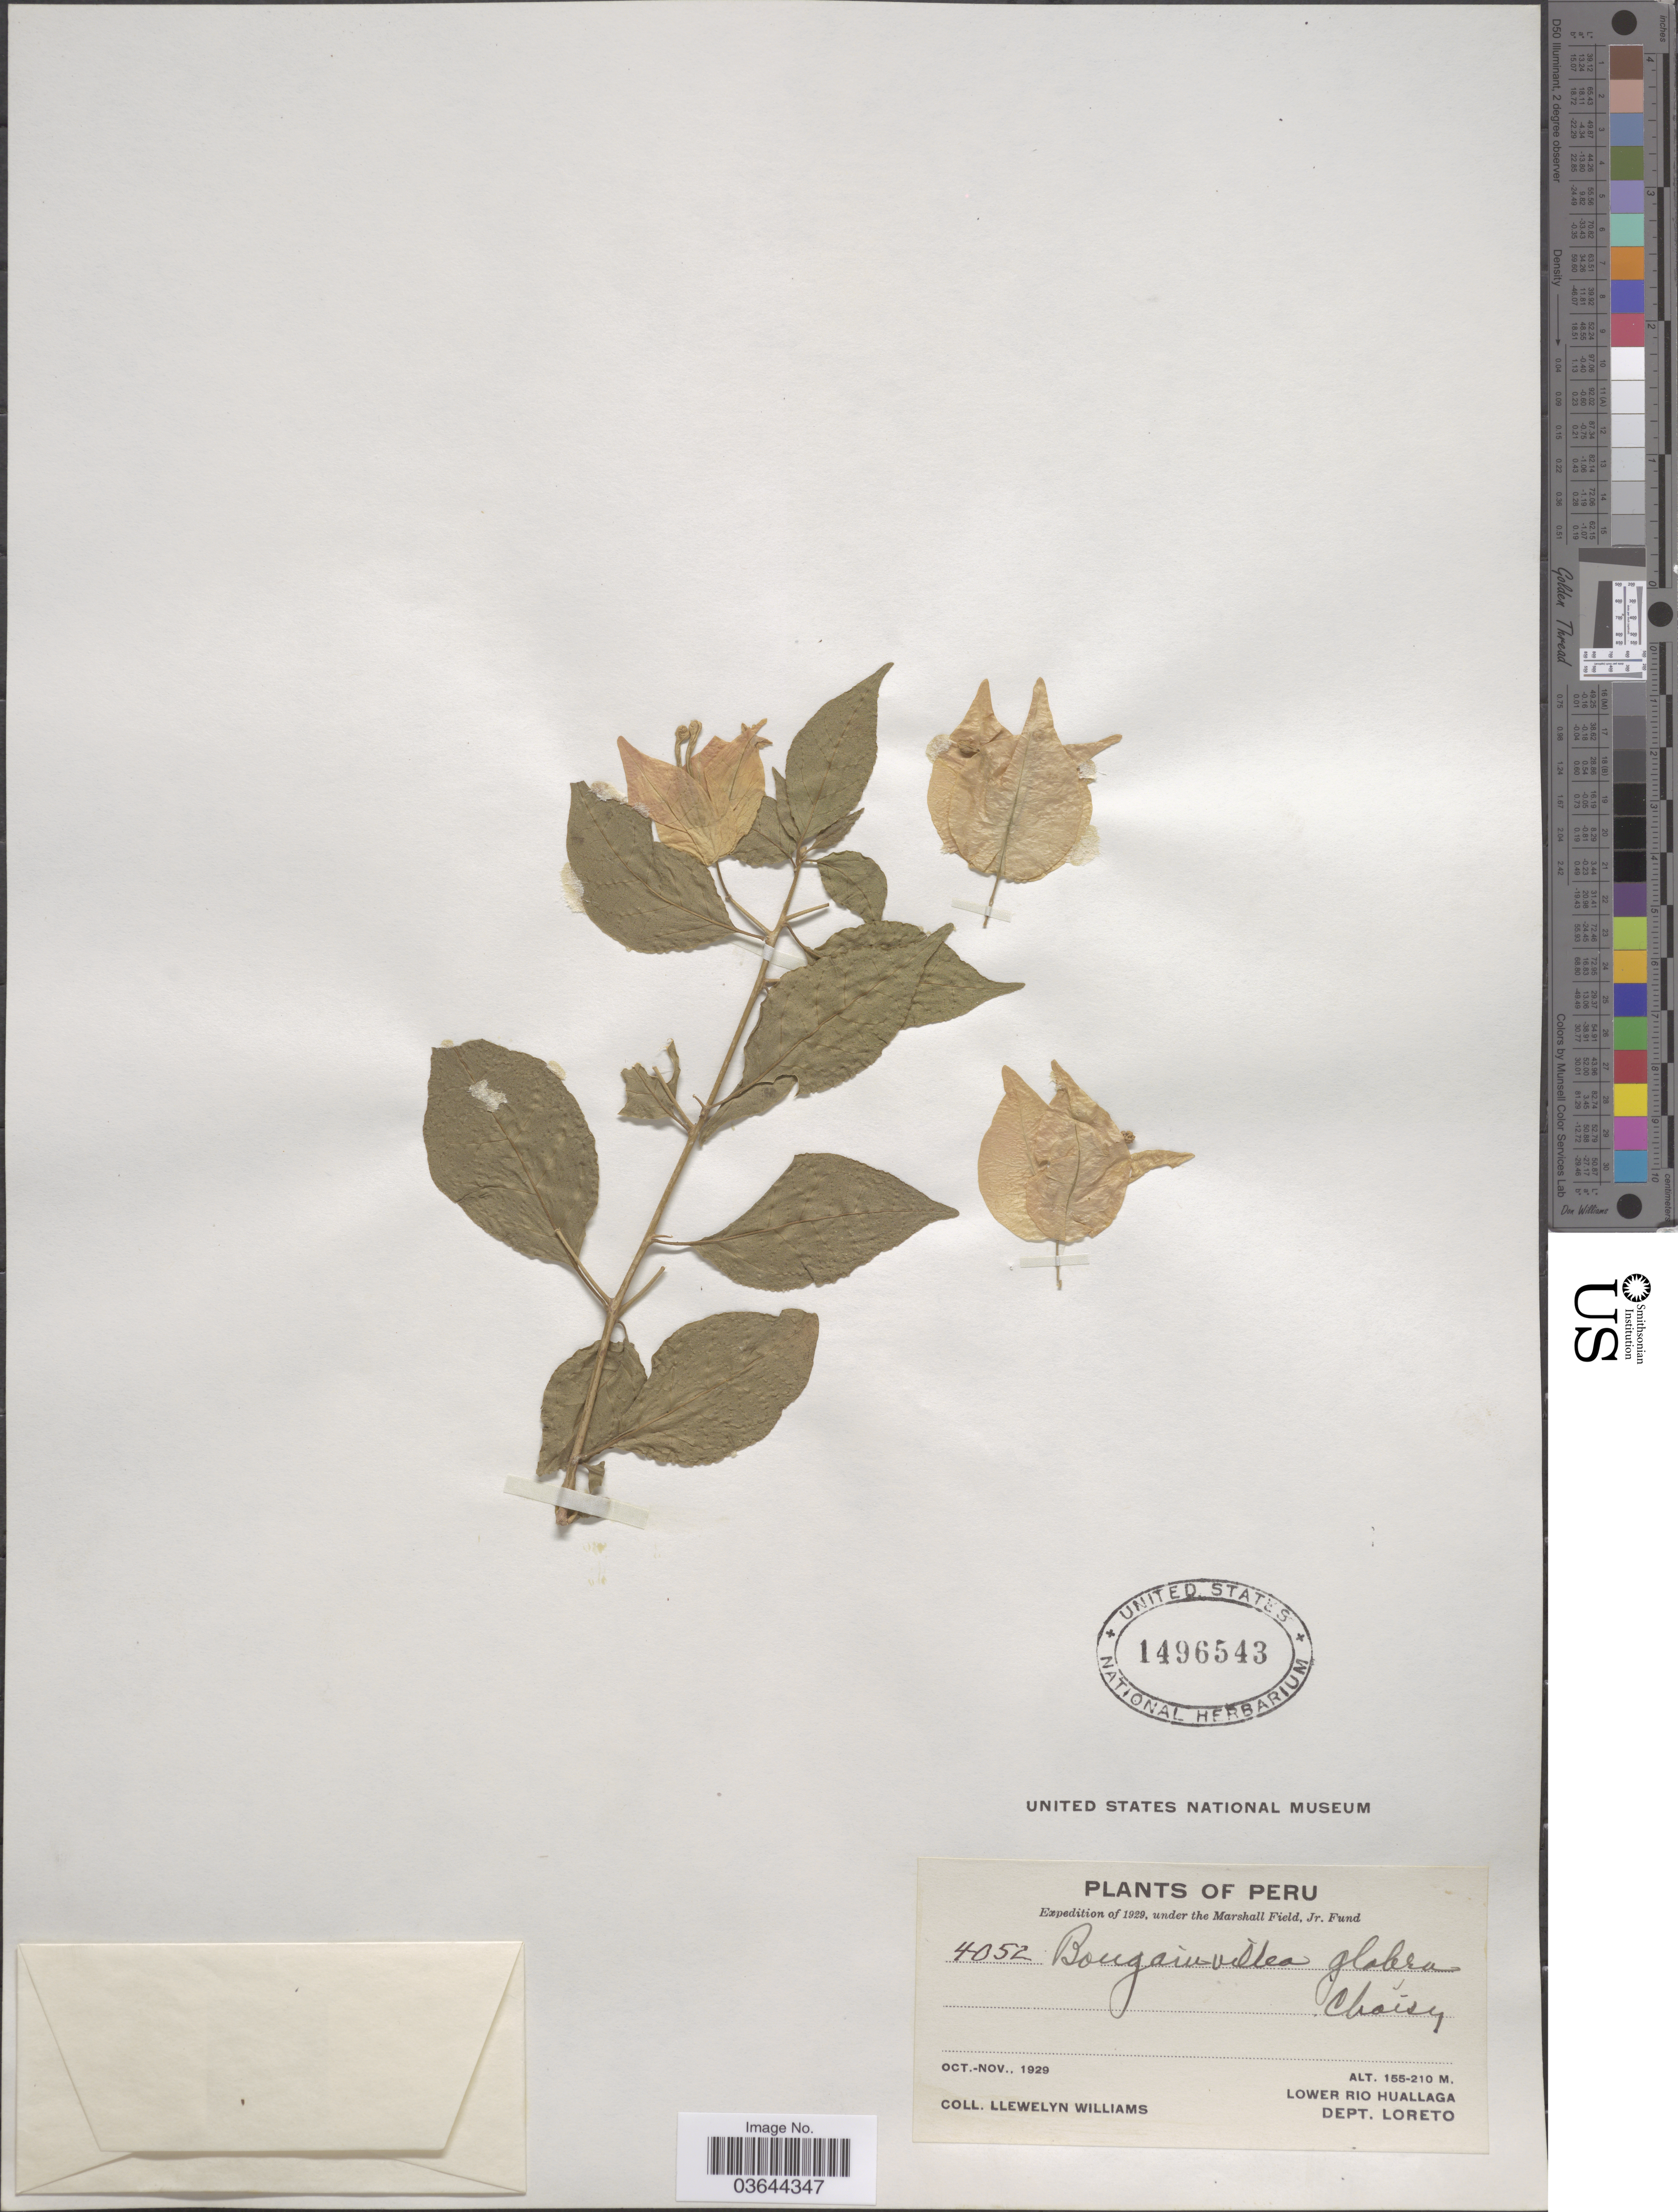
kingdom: Plantae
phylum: Tracheophyta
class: Magnoliopsida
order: Caryophyllales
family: Nyctaginaceae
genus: Bougainvillea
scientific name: Bougainvillea glabra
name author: Choisy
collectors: Ll. Williams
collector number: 4052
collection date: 1929-10/1929-11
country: Peru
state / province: Loreto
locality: Lower Rio Huallaga. Dept. Loreto.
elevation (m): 155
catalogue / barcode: US 1496543